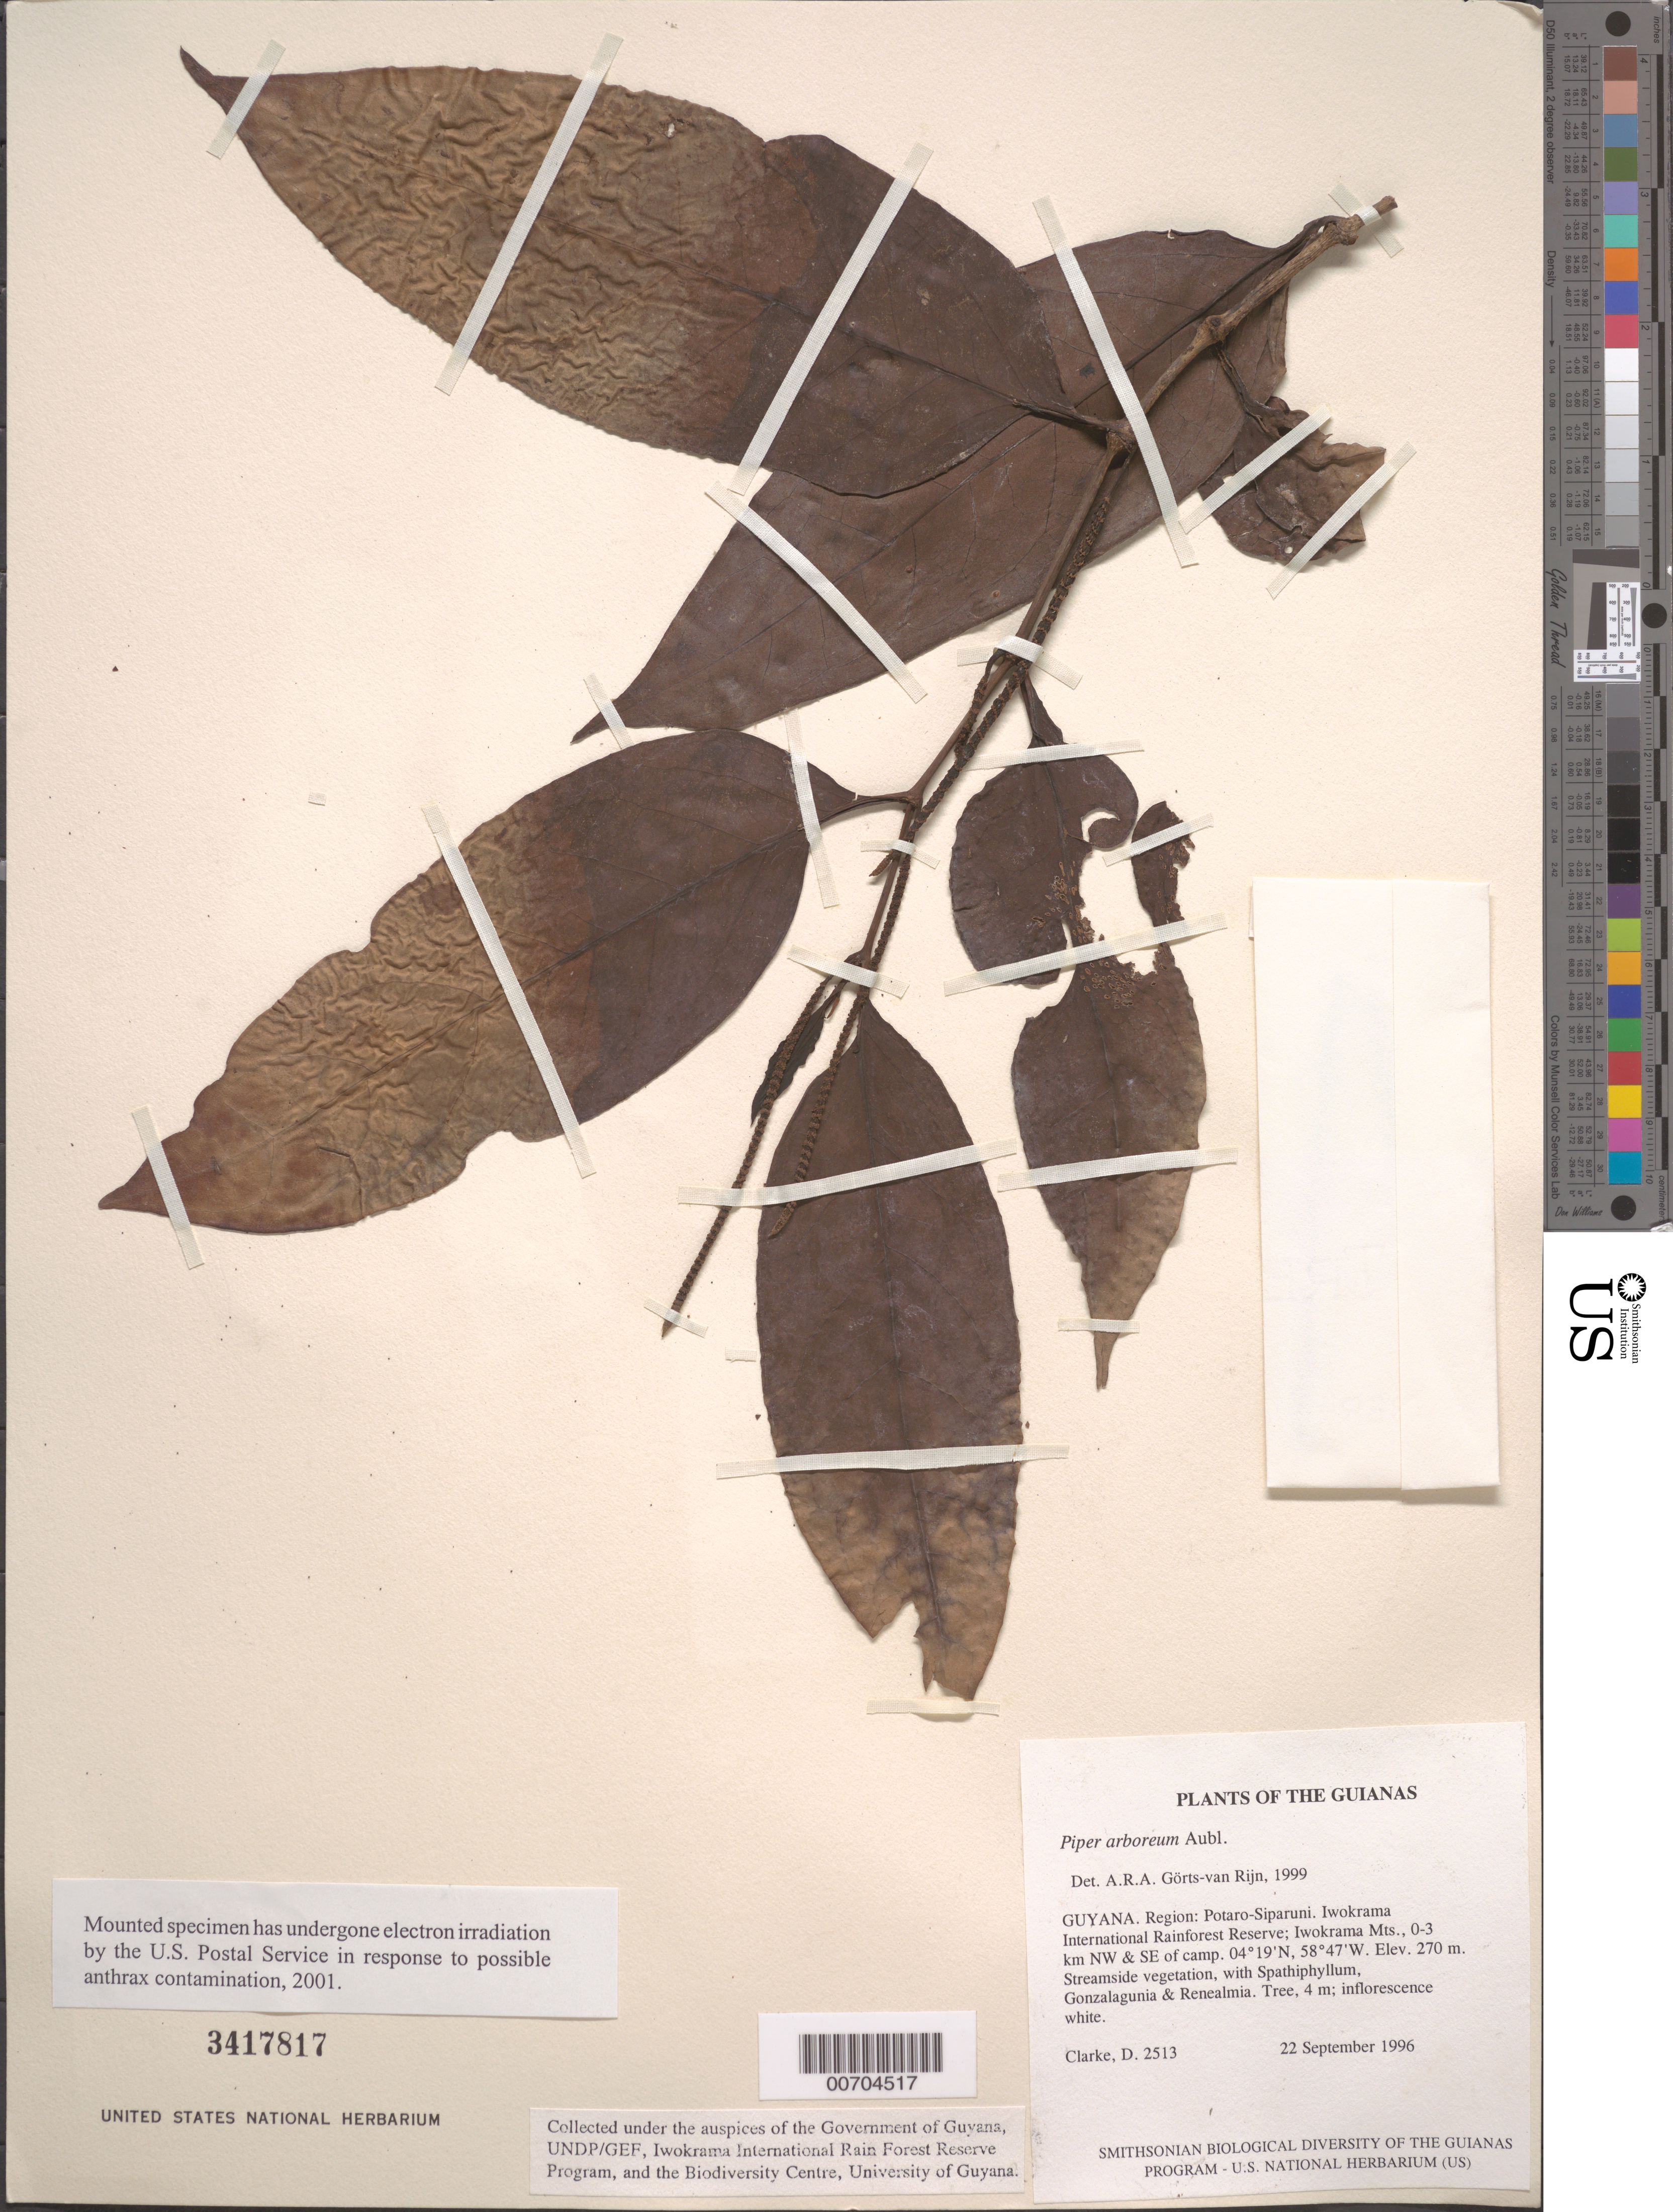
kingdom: Plantae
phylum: Tracheophyta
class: Magnoliopsida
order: Piperales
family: Piperaceae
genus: Piper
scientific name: Piper arboreum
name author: Aubl.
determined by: Görts-van Rijn, A. R. A.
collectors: H. D. Clarke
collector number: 2513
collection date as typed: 22 September 1996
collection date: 1996-09-22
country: Guyana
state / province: Potaro-Siparuni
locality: Iwokrama International Rainforest Reserve; Iwokrama Mts., 0-3 km NW & SE of camp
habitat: Streamside vegetation, with Spathiphyllum, Gonzalagunia & Renealmia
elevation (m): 270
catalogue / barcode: US 3417817